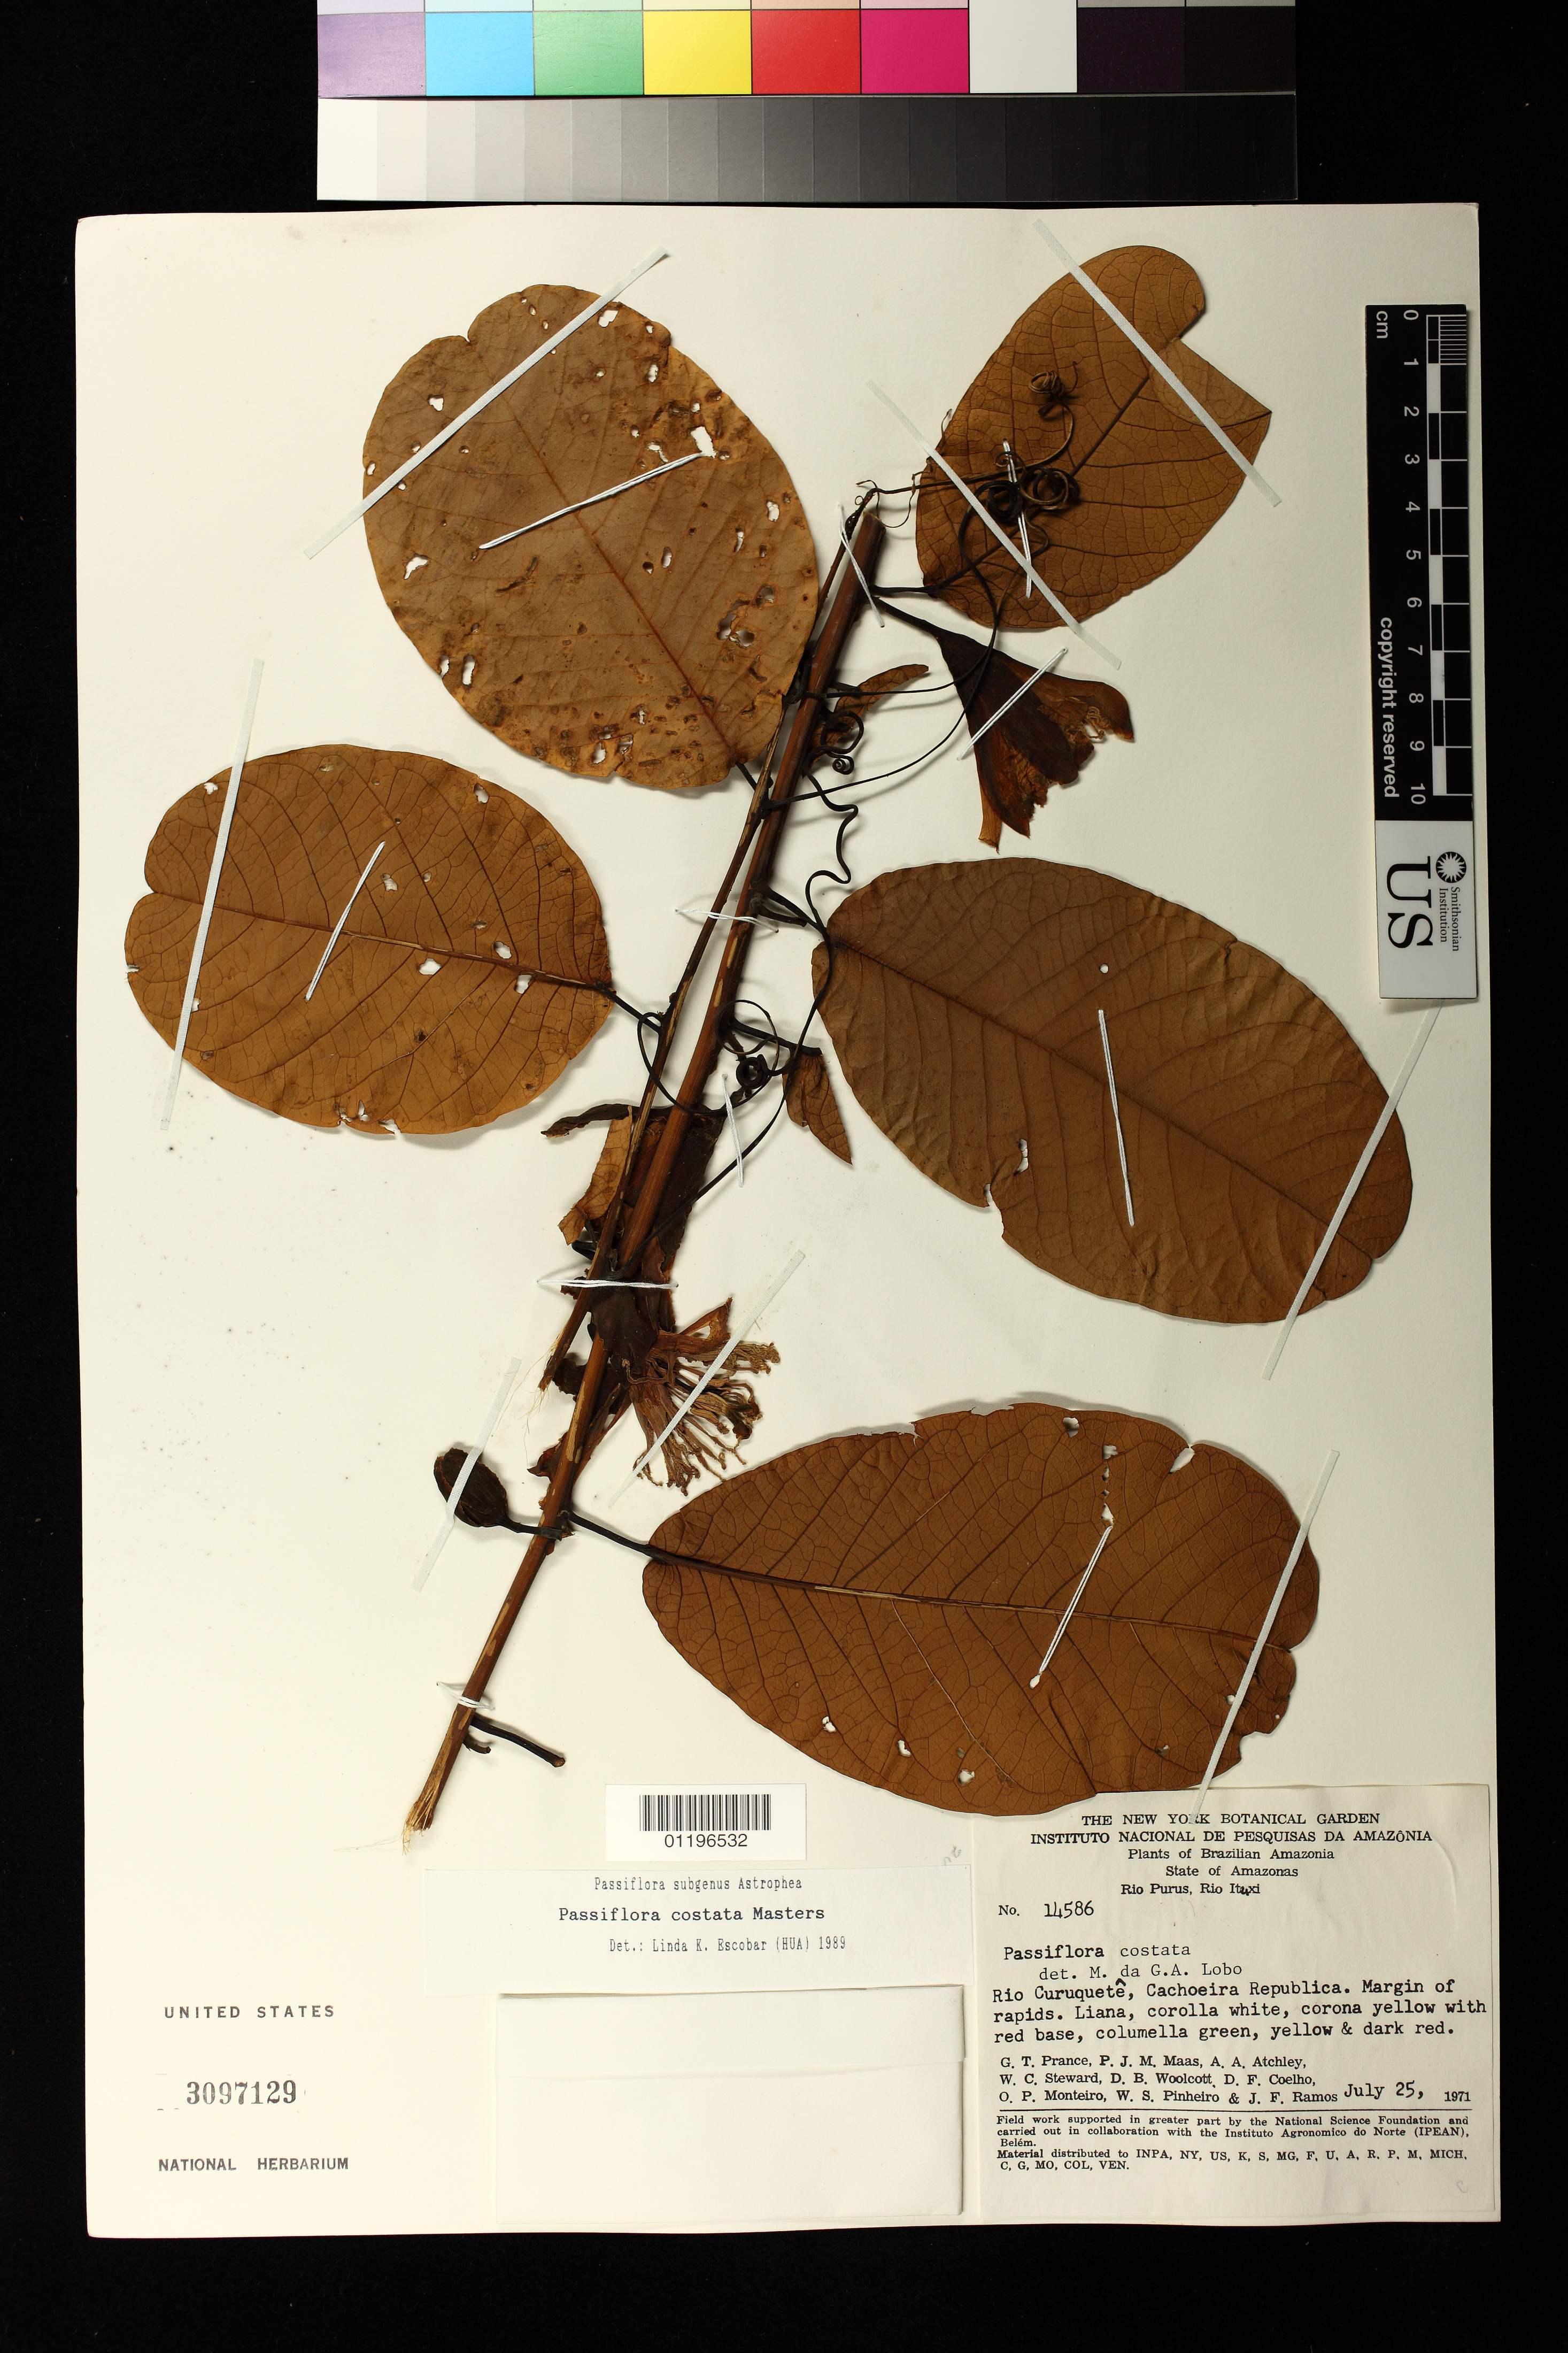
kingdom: Plantae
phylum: Tracheophyta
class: Magnoliopsida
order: Malpighiales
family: Passifloraceae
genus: Passiflora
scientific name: Passiflora costata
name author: Mast.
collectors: G. T. Prance, P. Maas, A. A. Atchley & W. C. Steward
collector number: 14586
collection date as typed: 25 Jul 1971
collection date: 1971-07-25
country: Brazil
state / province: Amazonas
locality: Rio Curuquete, Cachoeira Republica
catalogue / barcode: US 3097129